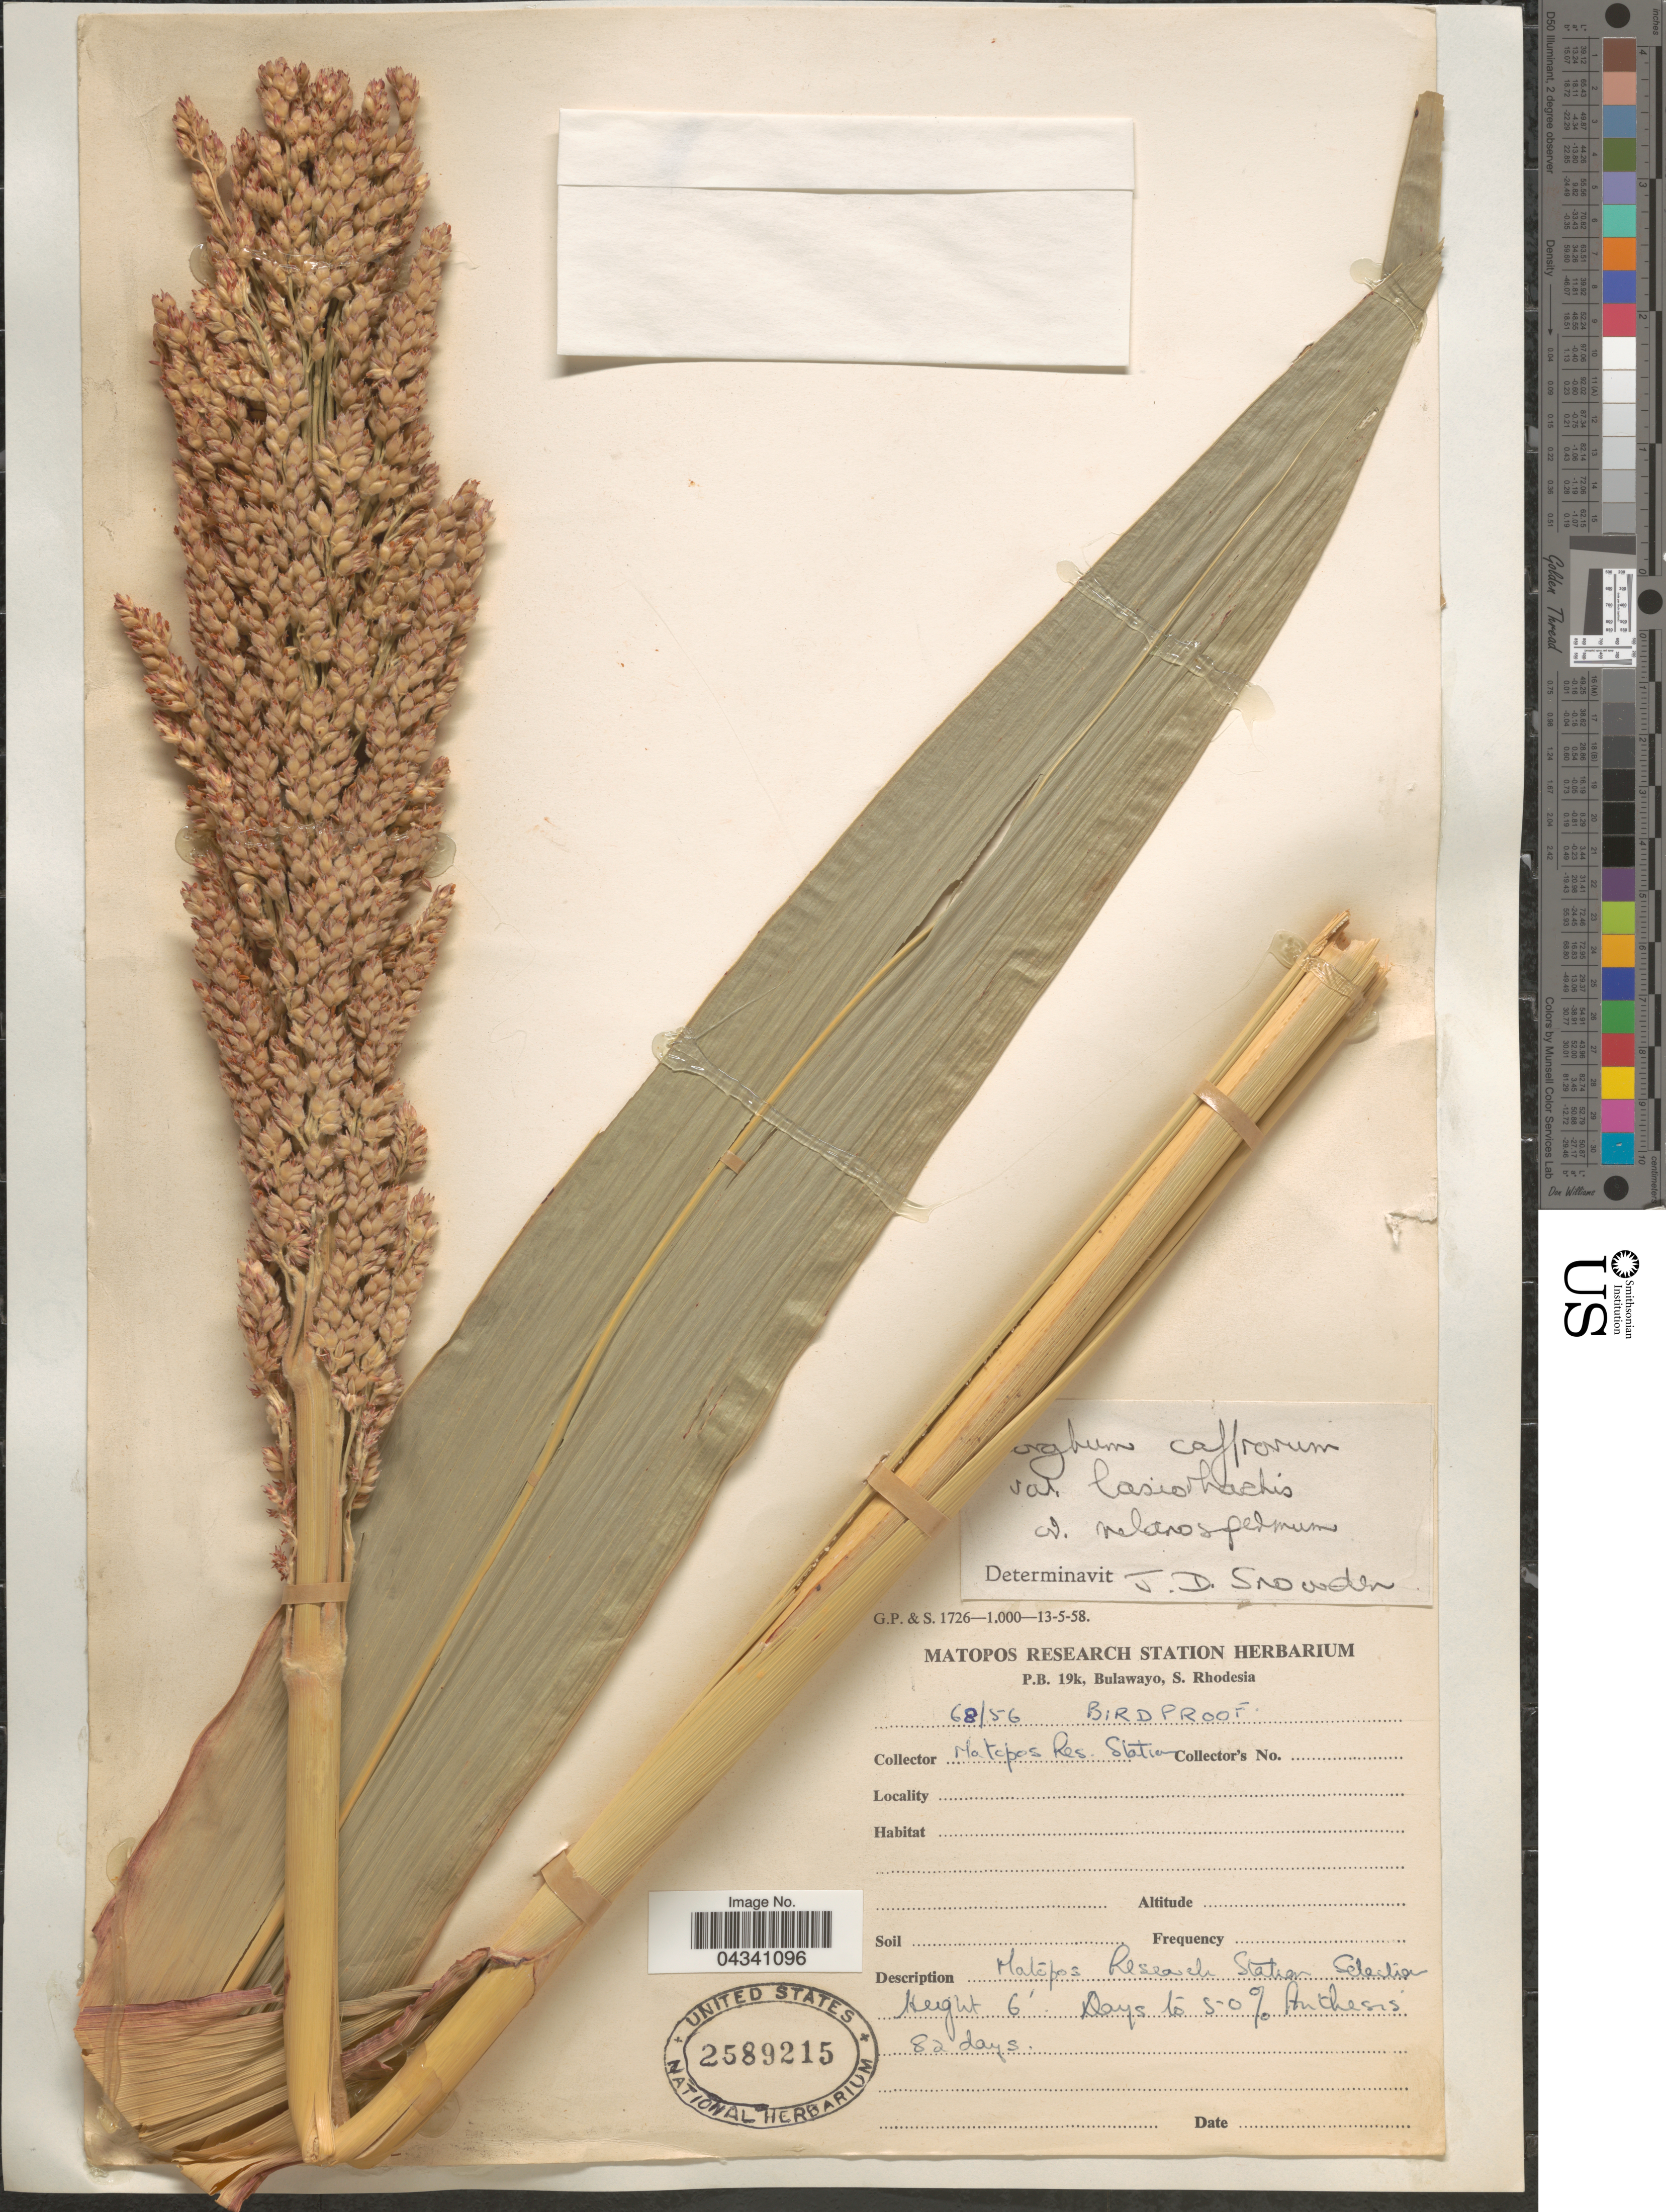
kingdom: Plantae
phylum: Tracheophyta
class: Liliopsida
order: Poales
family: Poaceae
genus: Sorghum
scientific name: Sorghum bicolor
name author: (L.) Moench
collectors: Matopos Research Station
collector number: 68/56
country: Zimbabwe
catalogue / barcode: US 2589215